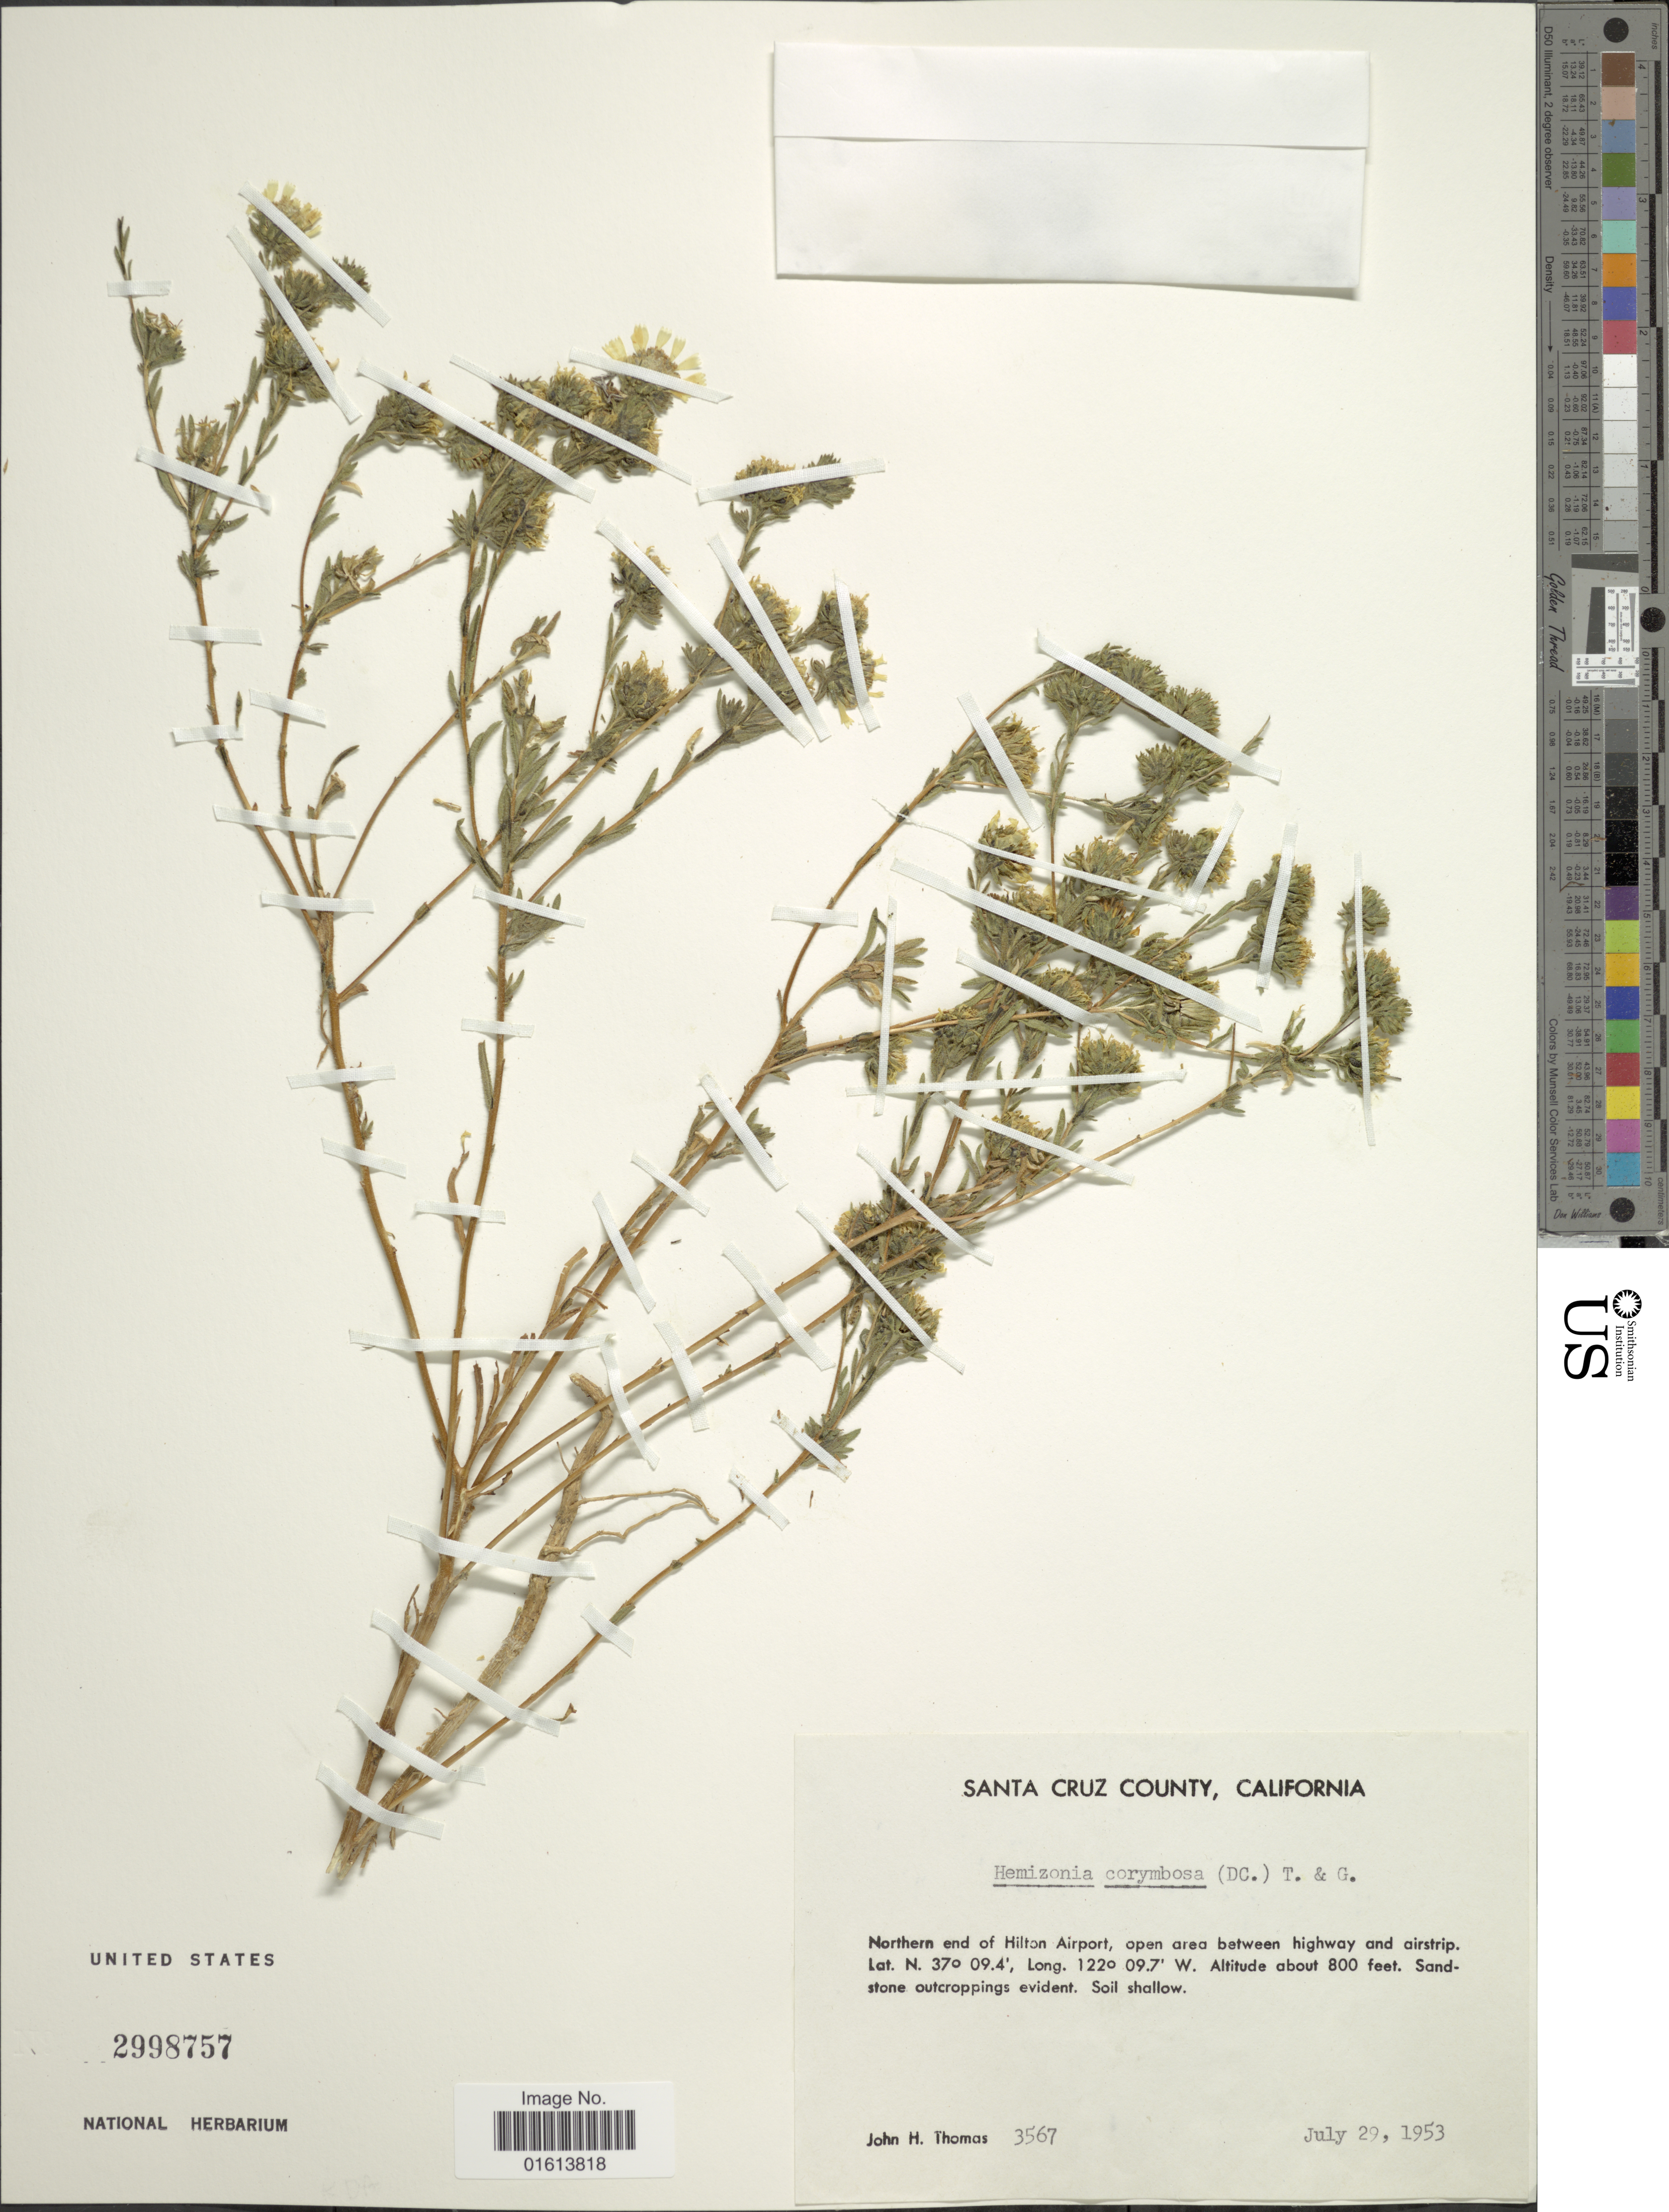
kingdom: Plantae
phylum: Tracheophyta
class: Magnoliopsida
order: Asterales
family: Asteraceae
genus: Deinandra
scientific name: Deinandra corymbosa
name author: (DC.) B.G. Baldwin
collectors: J. H. Thomas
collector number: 3567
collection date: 1953-07-29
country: United States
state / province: California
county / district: Santa Cruz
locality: Santa Cruz County, California. Northern end of Hilton Airport, open area between highway and airstrip.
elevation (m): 244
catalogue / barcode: US 2998757